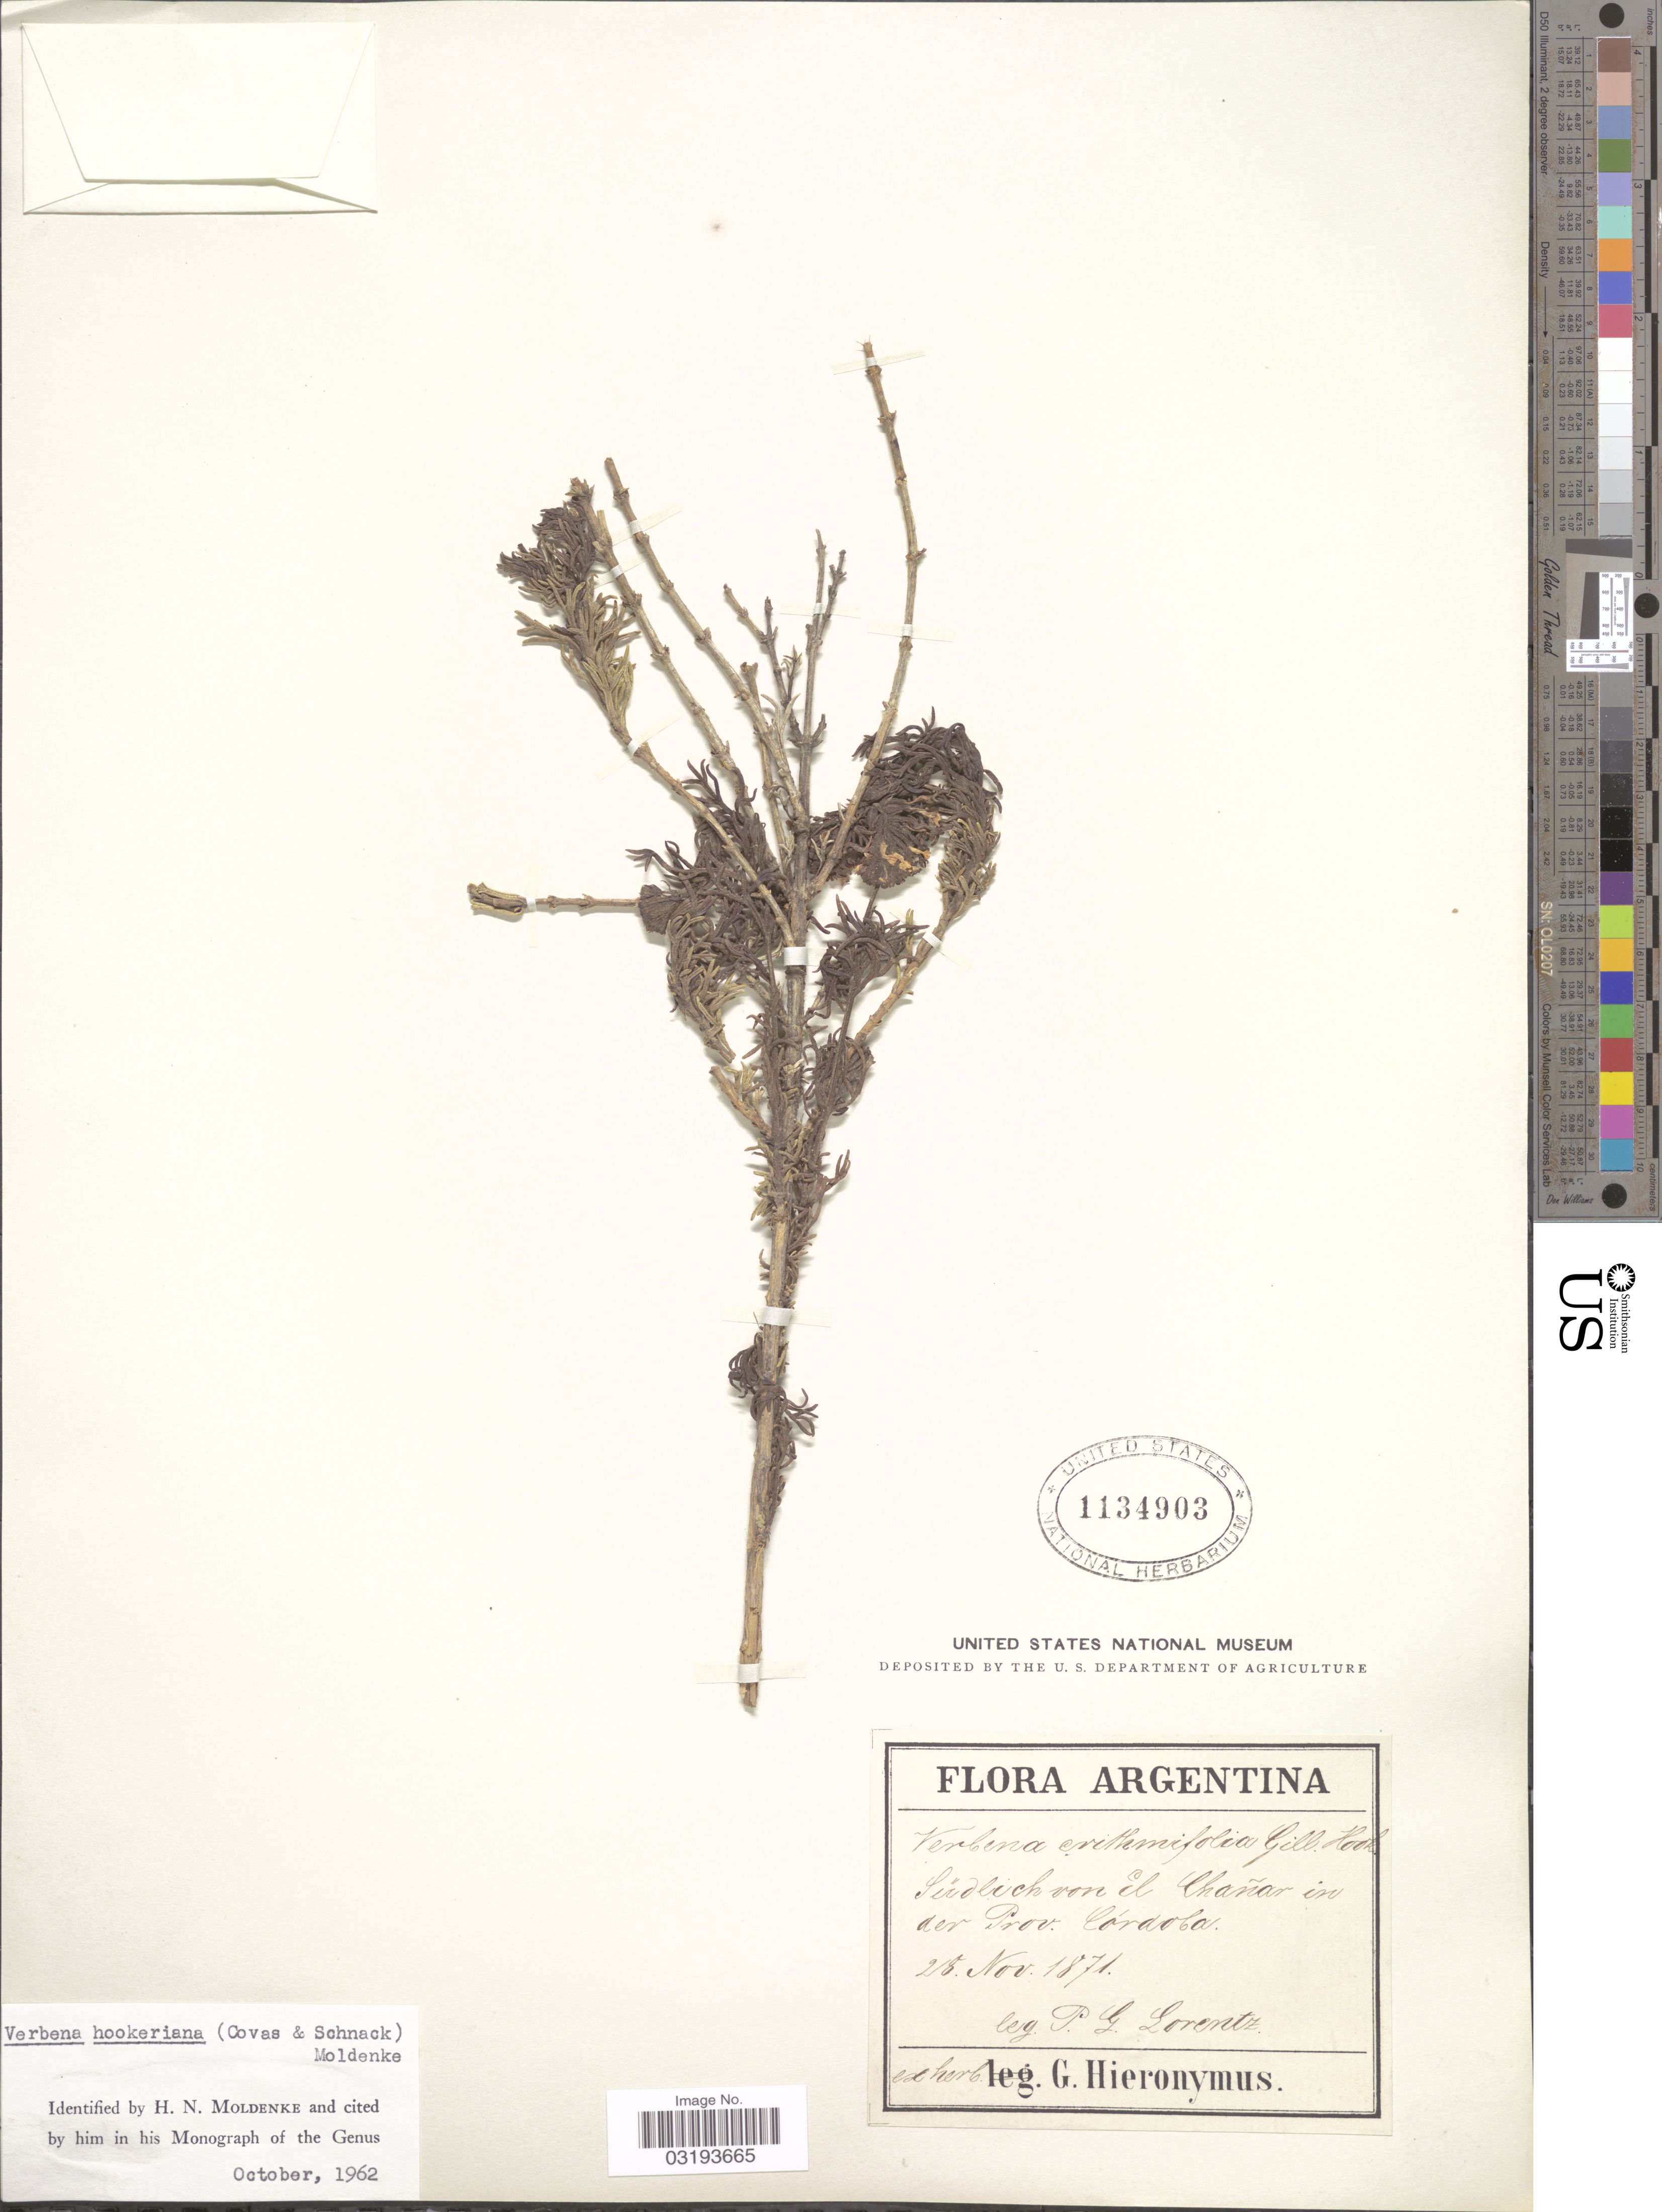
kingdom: Plantae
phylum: Tracheophyta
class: Magnoliopsida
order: Lamiales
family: Verbenaceae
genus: Verbena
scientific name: Verbena hookeriana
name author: (Covas & Schack) Moldenke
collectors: P. G. Lorentz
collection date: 1871-11-28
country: Argentina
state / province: Cordoba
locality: Südlich von El Chañar in der Prov. Córdoba.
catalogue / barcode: US 1134903